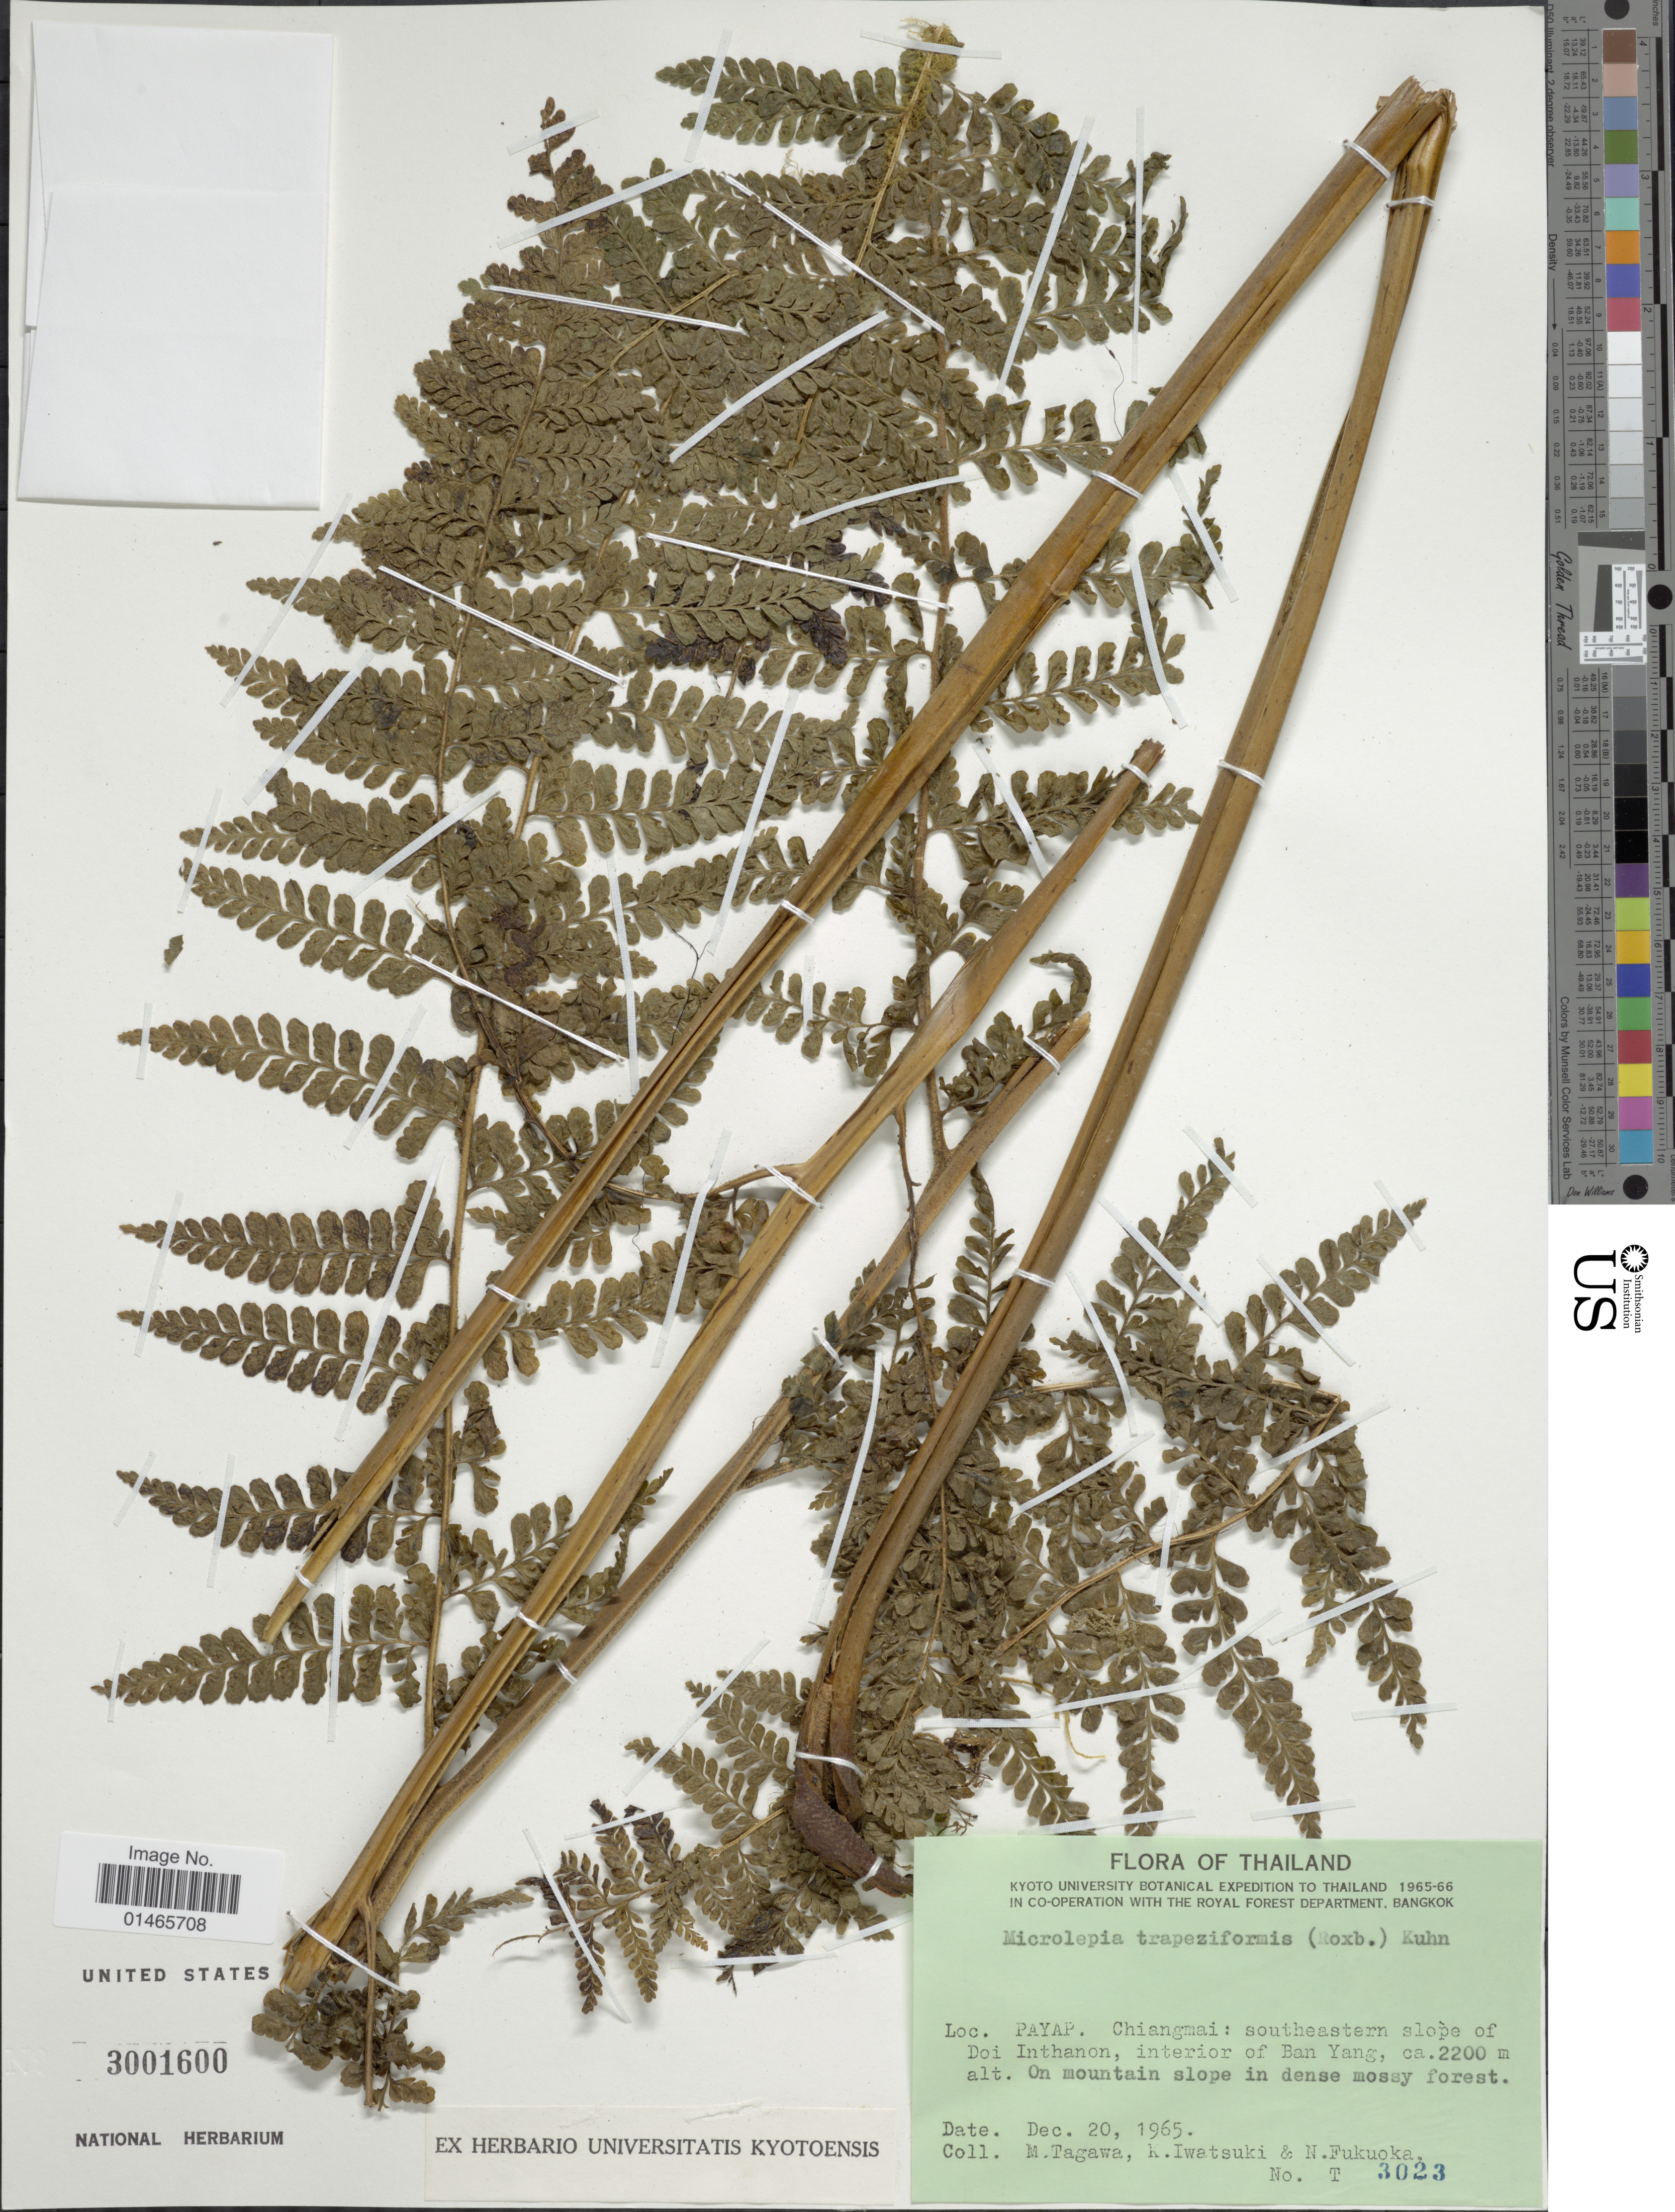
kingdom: Plantae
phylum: Tracheophyta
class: Polypodiopsida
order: Polypodiales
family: Dennstaedtiaceae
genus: Microlepia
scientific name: Microlepia rhomboidea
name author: (Wall. ex Kunze) Prantl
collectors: M. Tagawa, K. Iwatsuki & N. Fukuoka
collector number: T3023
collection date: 1965-12-20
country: Thailand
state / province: Chiang Mai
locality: Payap, Chiangmai: southeastern slope of Doi Inthanon, interior of Ban Yang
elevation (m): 2200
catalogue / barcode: US 3001600